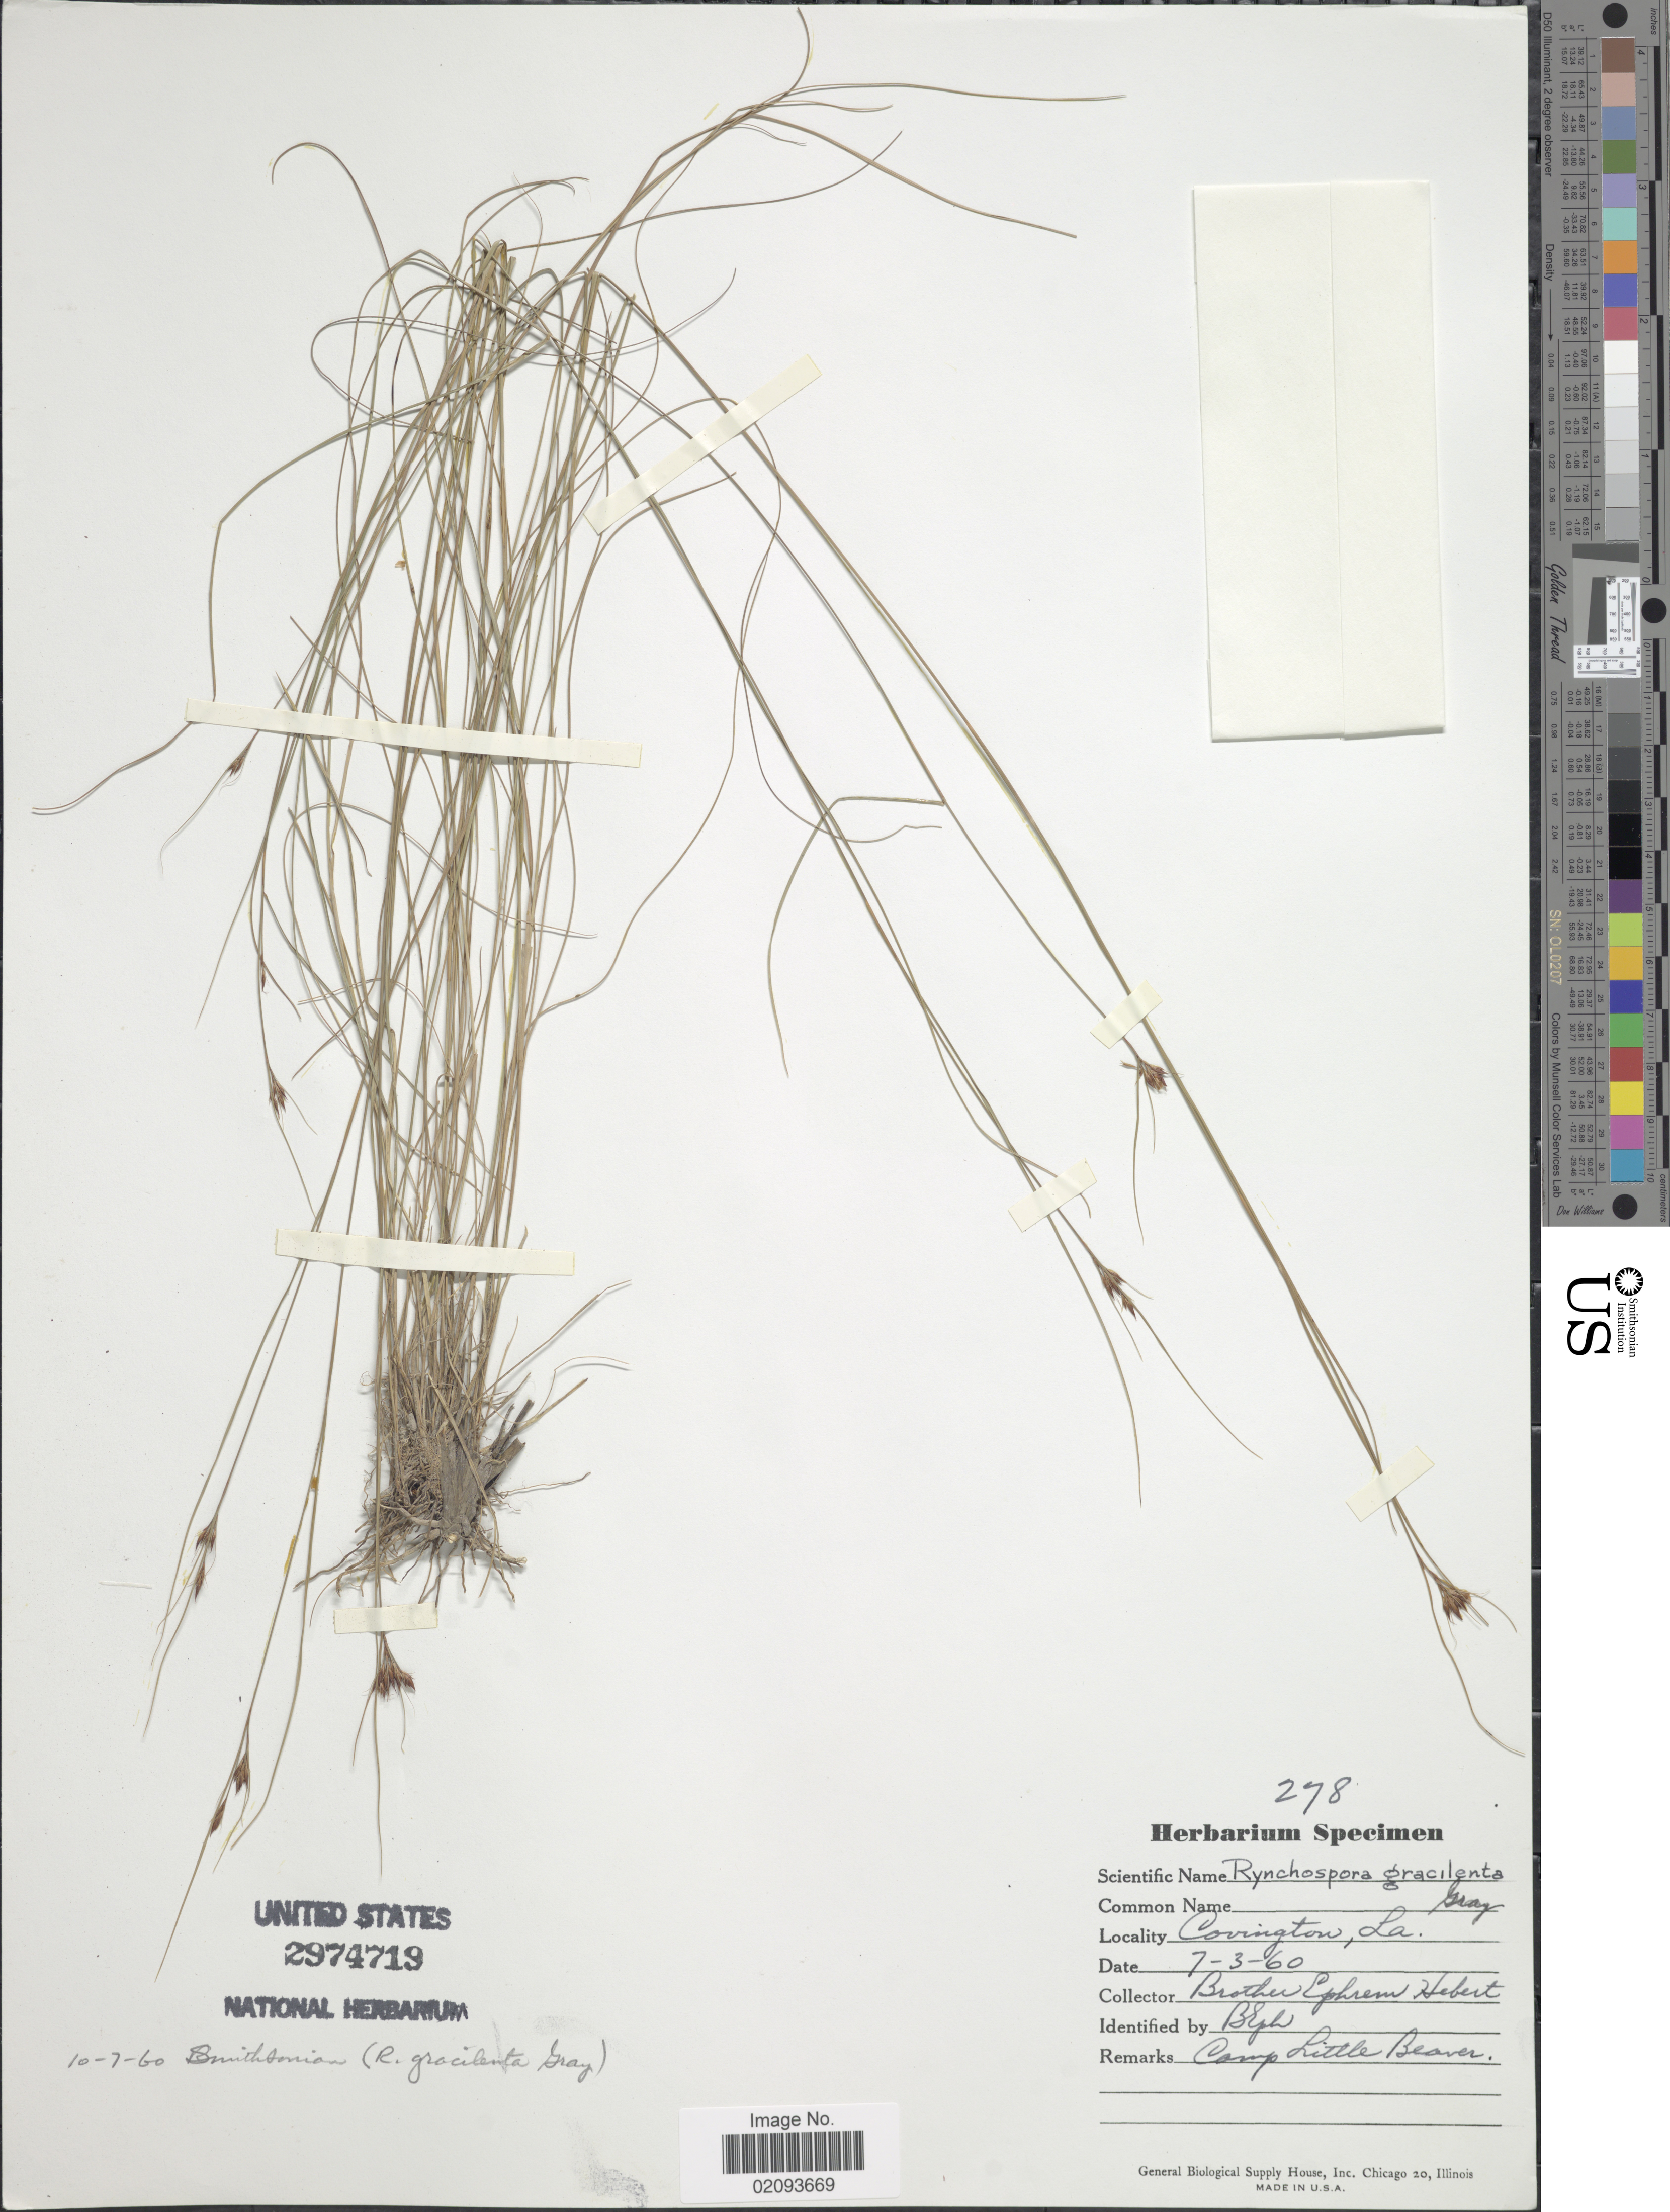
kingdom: Plantae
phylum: Tracheophyta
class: Liliopsida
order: Poales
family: Cyperaceae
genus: Rhynchospora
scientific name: Rhynchospora gracilenta A. Gray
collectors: E. Hebert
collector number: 278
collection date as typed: Transcribed d/m/y: 3/7/60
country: United States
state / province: Louisiana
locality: Covington. Camp Little Beaver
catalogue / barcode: US 2974719